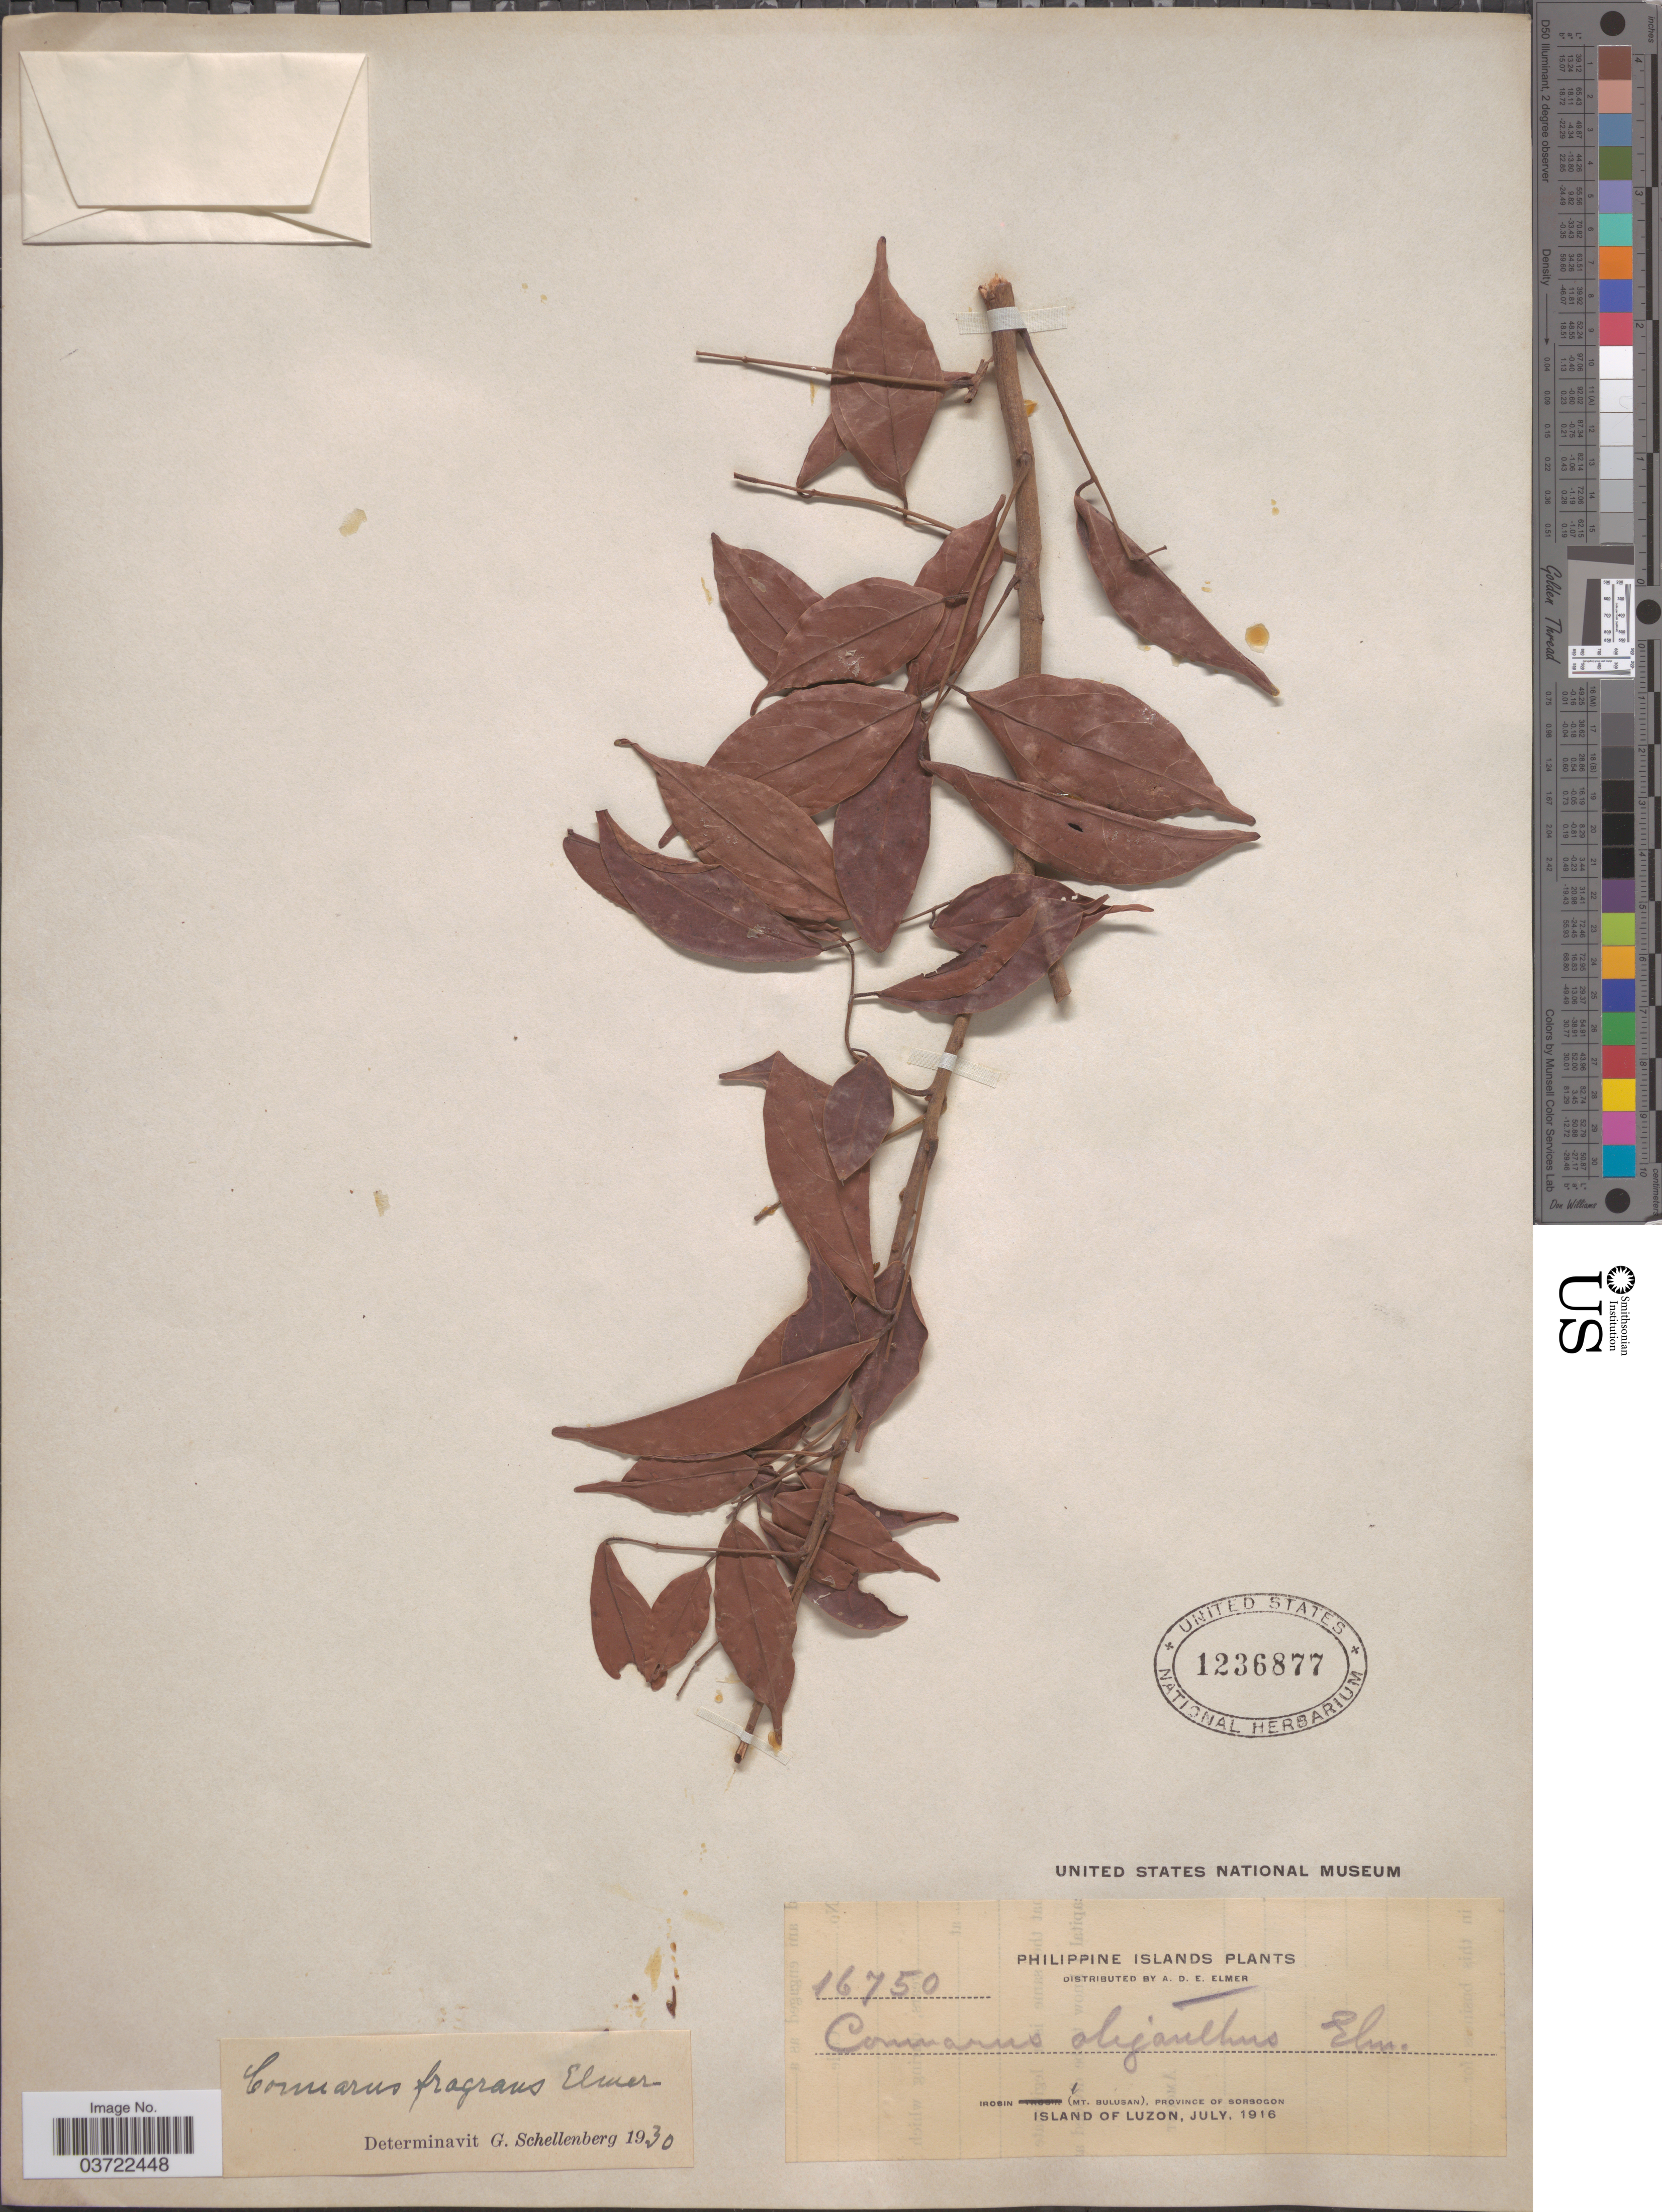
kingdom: Plantae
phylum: Tracheophyta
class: Magnoliopsida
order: Oxalidales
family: Connaraceae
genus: Connarus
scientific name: Connarus fragrans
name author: Elmer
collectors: A. D. E. Elmer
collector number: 16750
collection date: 1916-07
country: Philippines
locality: Philippine Islands. Irosin (Mt. Bulusan), Province of Sorsogon, Island of Luzon.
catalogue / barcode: US 1236877